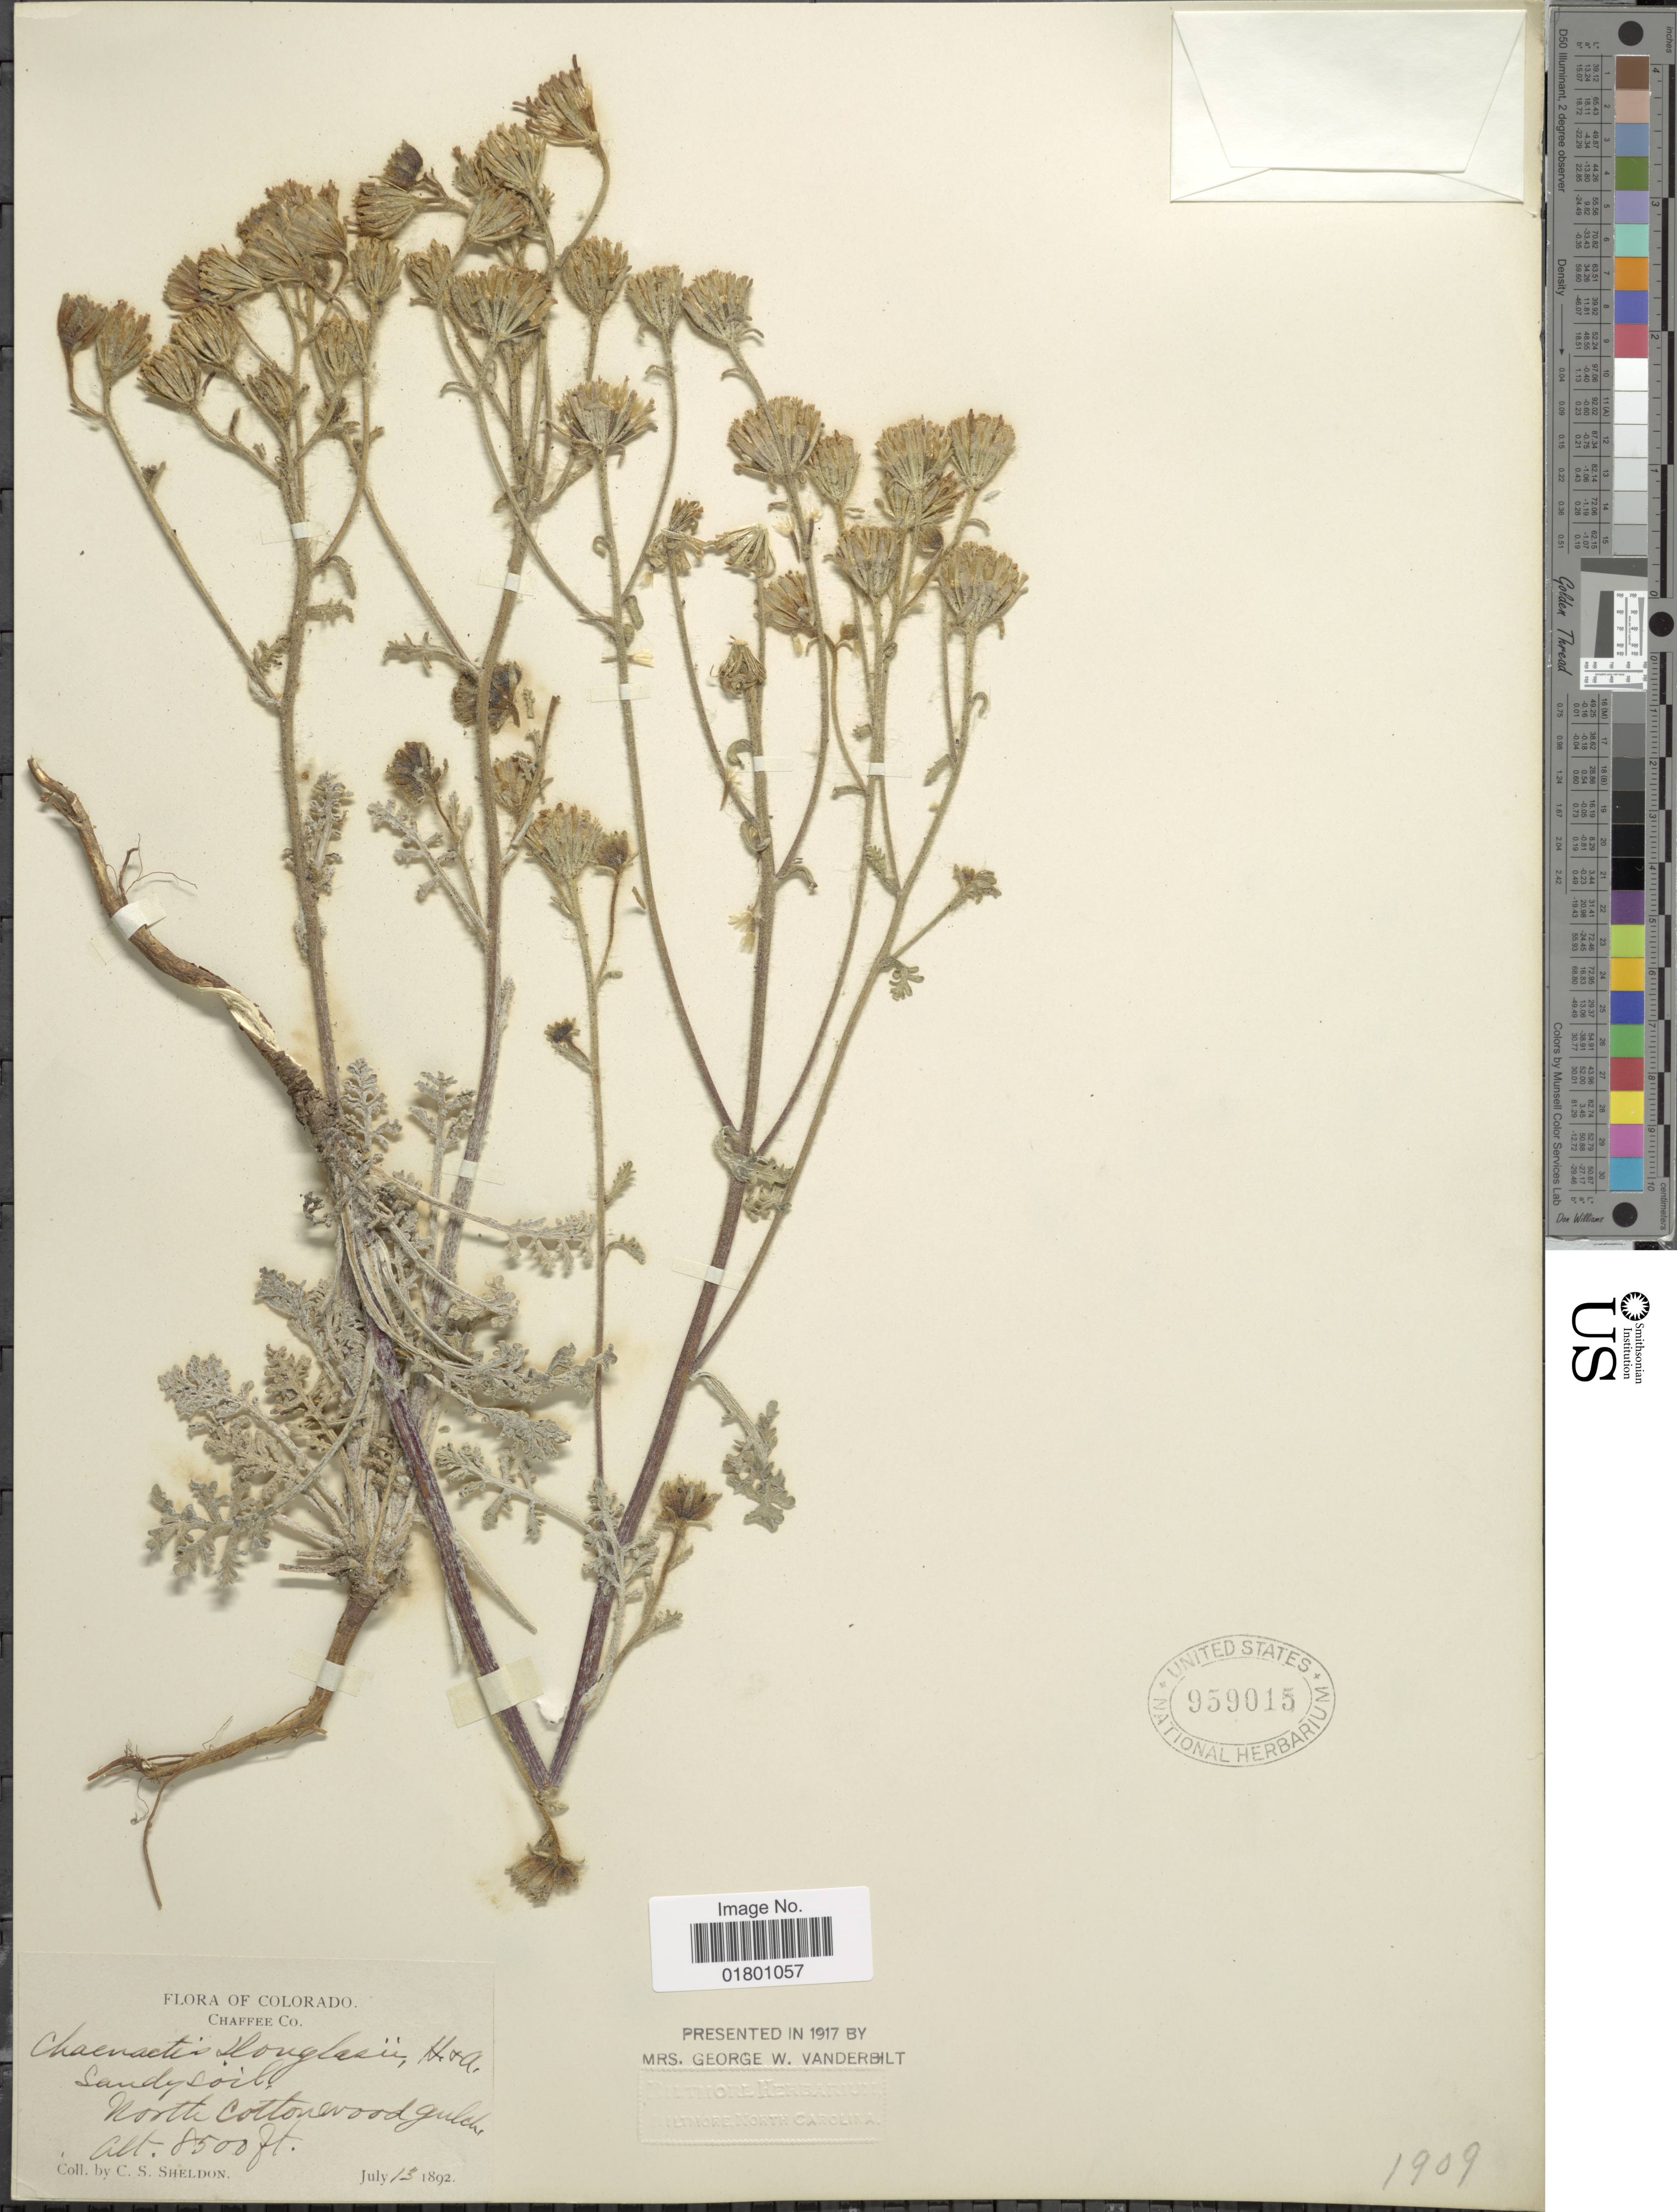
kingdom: Plantae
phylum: Tracheophyta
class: Magnoliopsida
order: Asterales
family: Asteraceae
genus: Chaenactis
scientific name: Chaenactis douglasii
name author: Hook. & Arn.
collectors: C. S. Sheldon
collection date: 1892-07-13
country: United States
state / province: Colorado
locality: Chaffee Co, Sandy soil, North Cottonwood Gulch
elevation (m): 2591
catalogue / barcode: US 959015